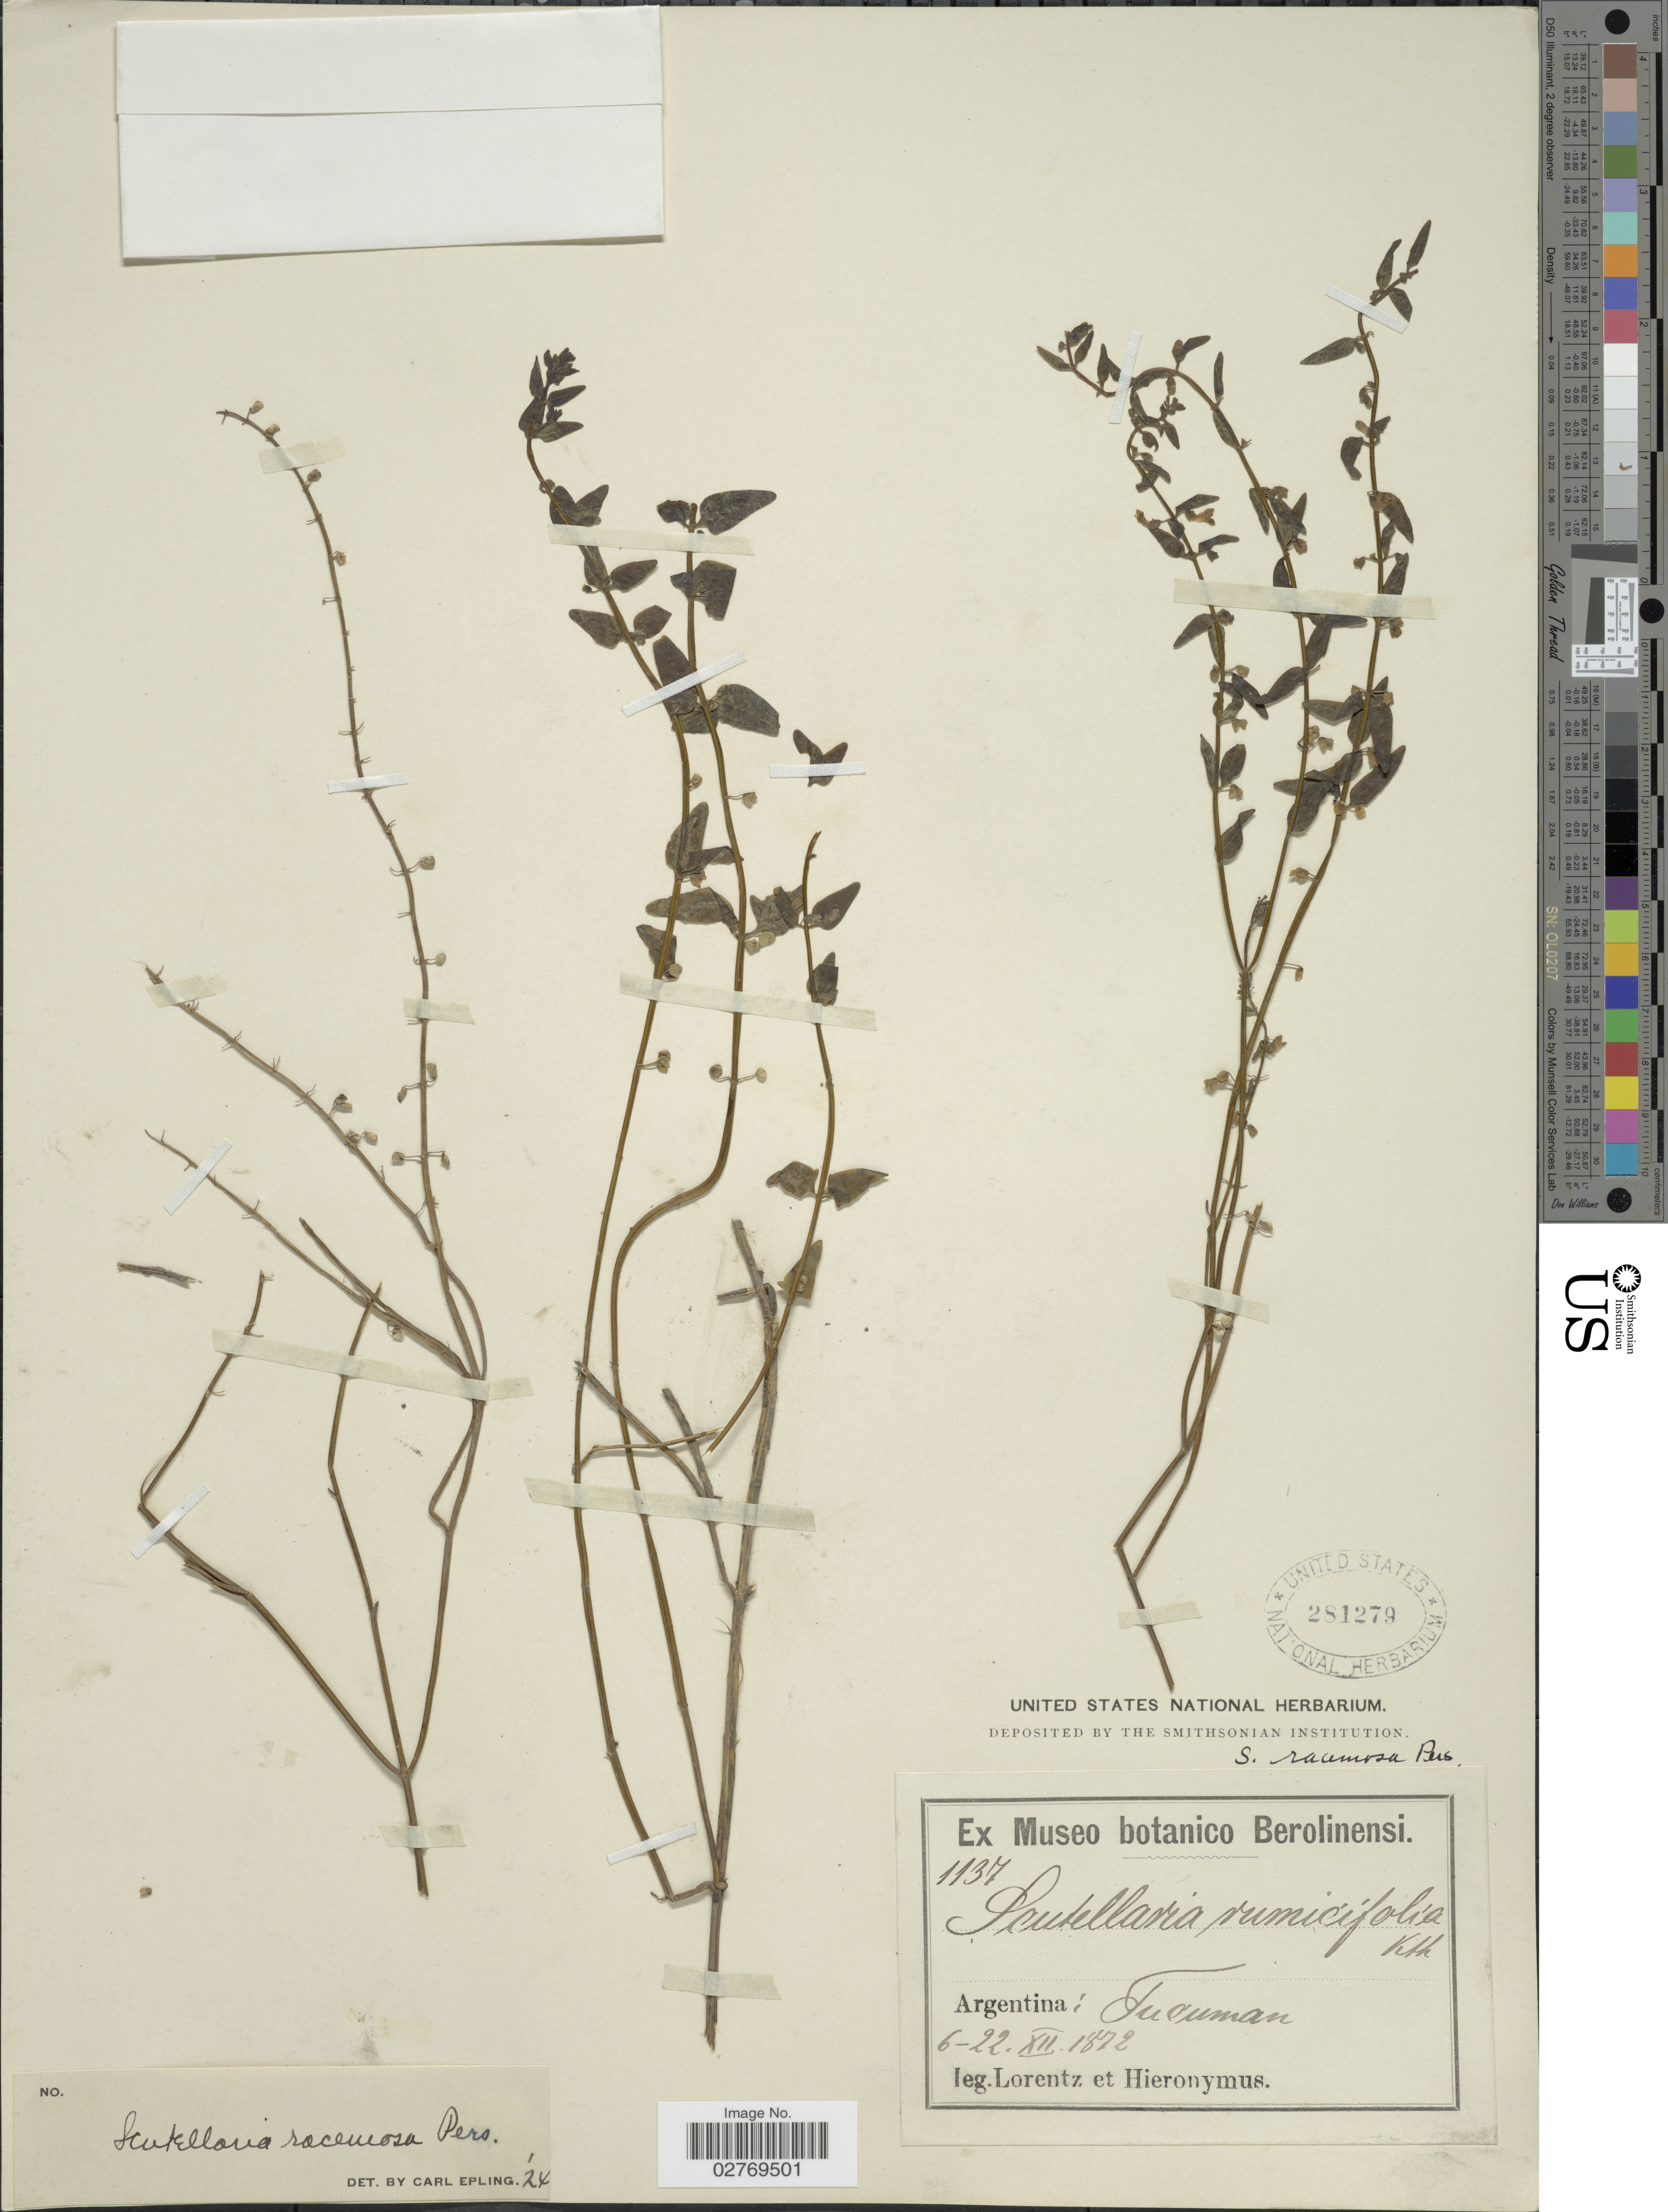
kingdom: Plantae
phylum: Tracheophyta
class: Magnoliopsida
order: Lamiales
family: Lamiaceae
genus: Scutellaria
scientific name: Scutellaria racemosa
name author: Pers.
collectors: -. Lorentz & -. Hieronymus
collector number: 1137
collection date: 1872-12-06/1872-12-22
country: Argentina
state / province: Tucuman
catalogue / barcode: US 281279